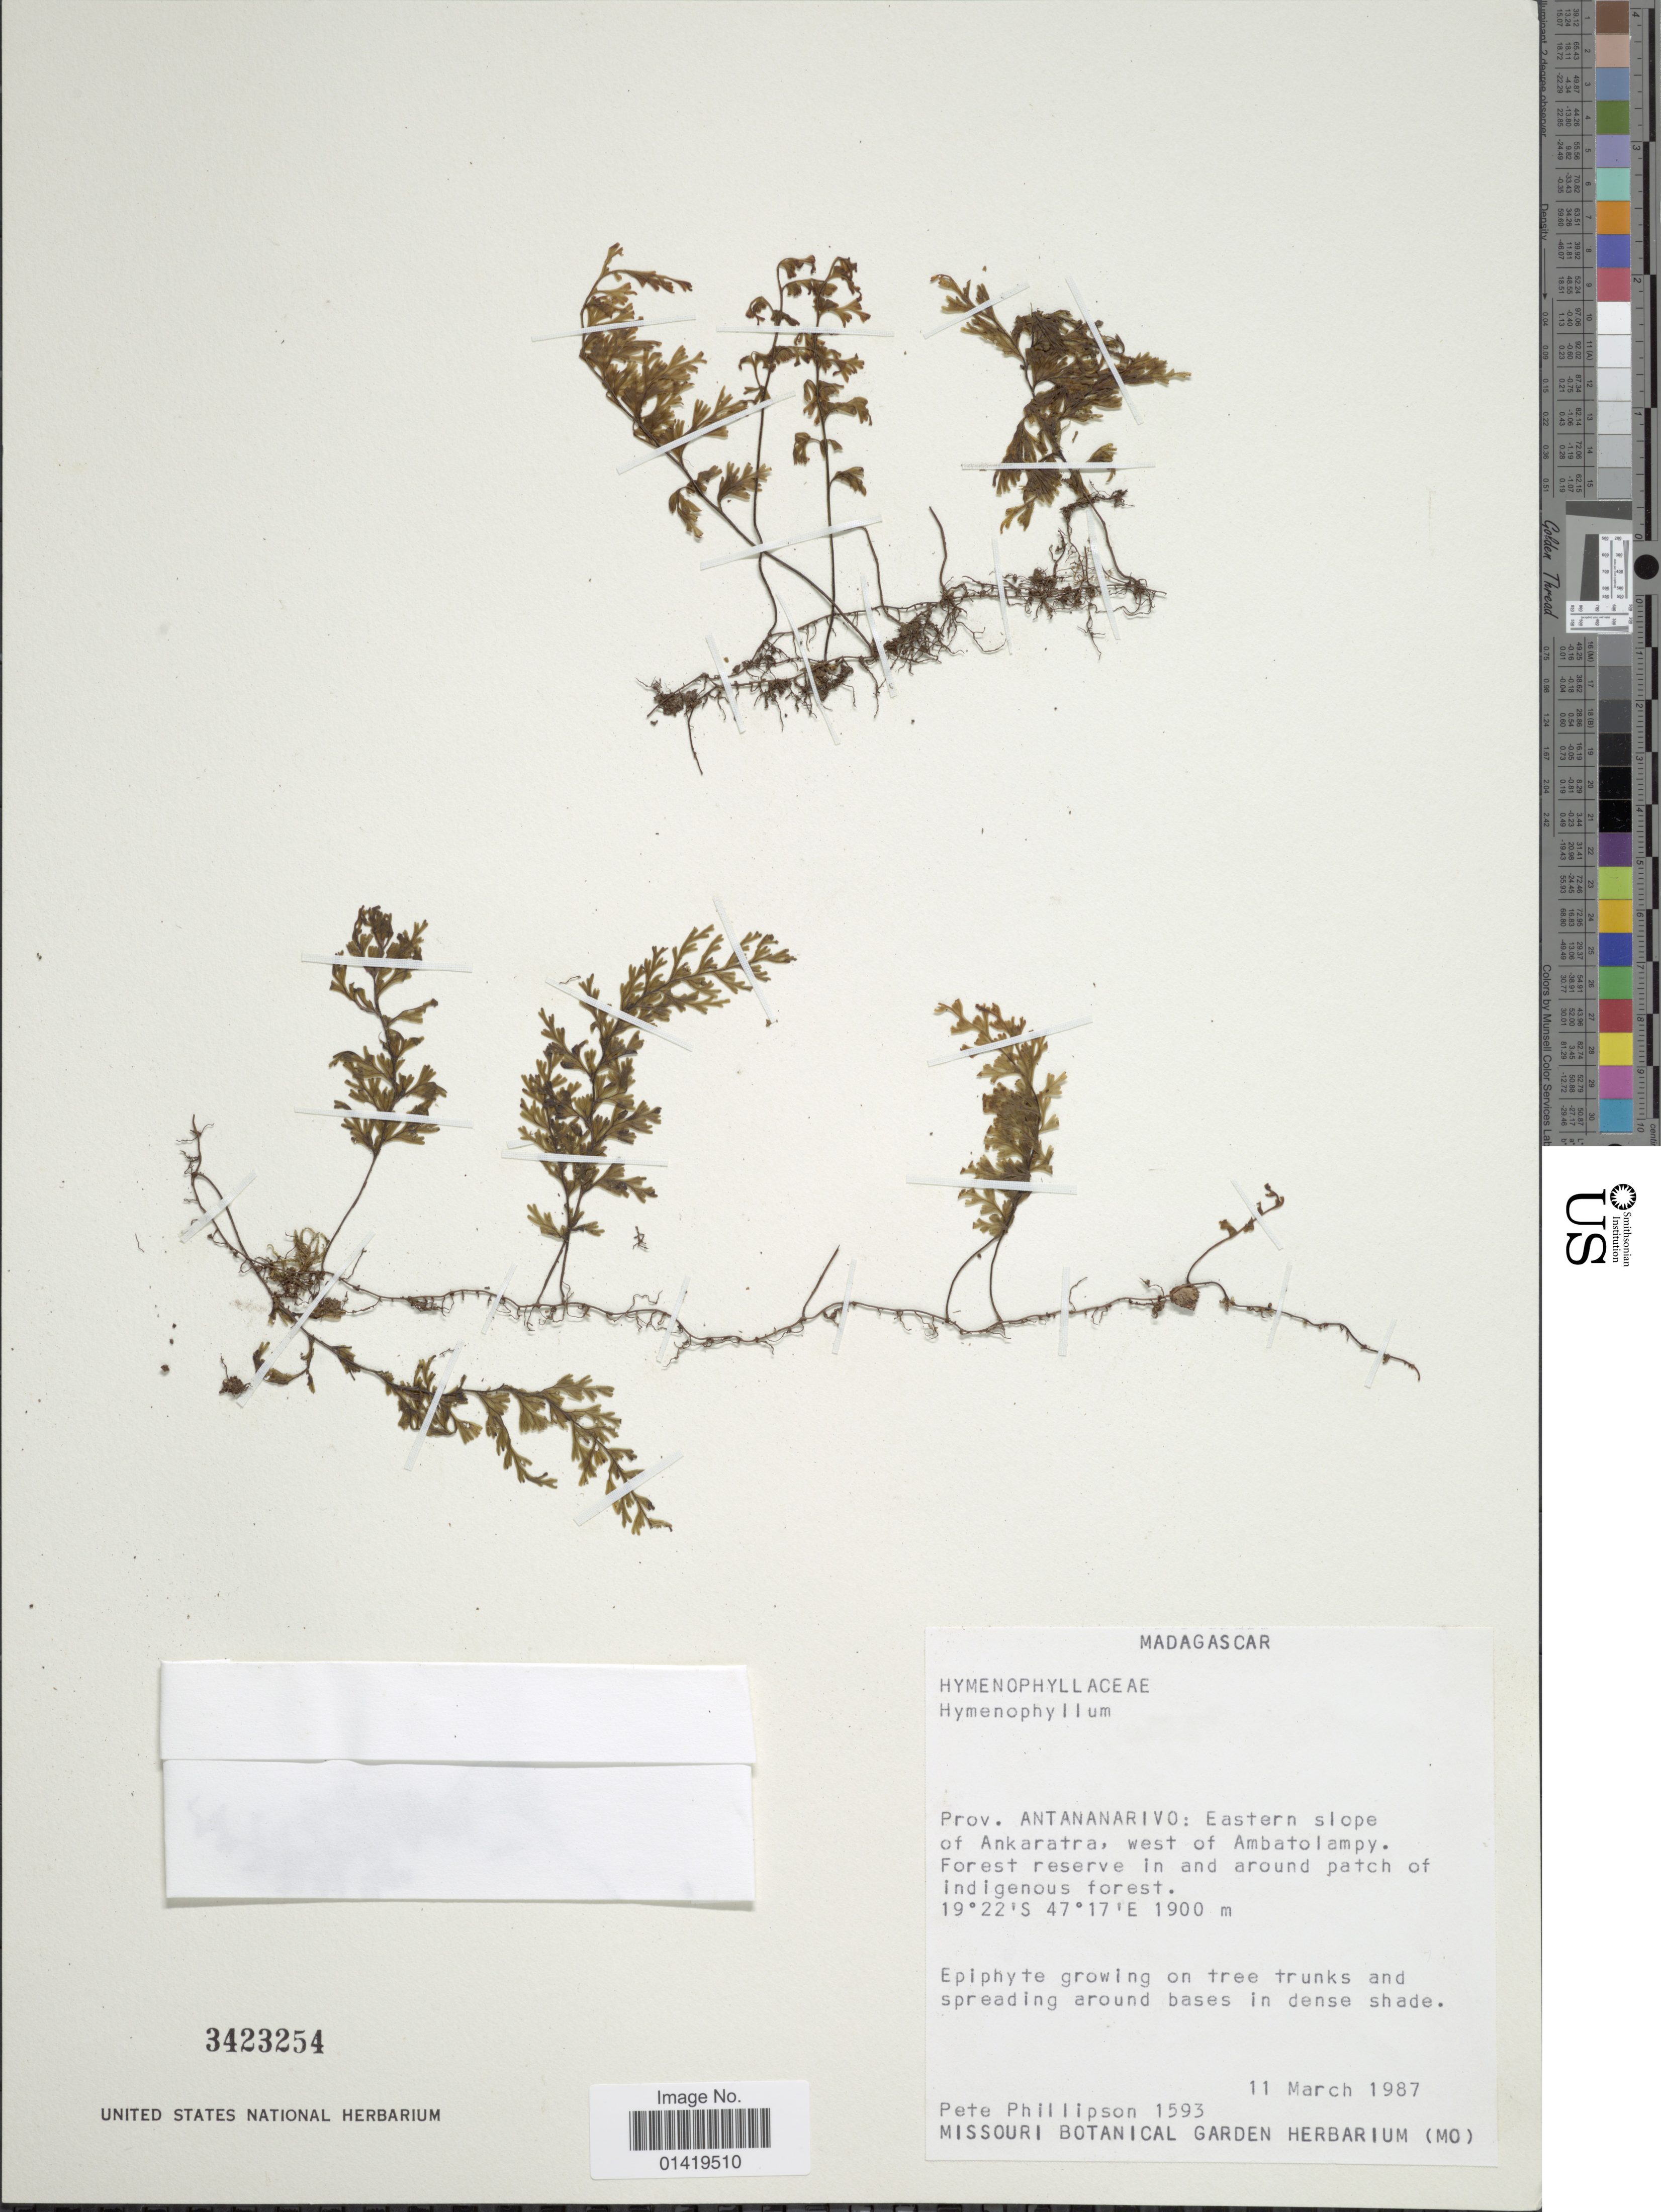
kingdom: Plantae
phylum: Tracheophyta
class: Polypodiopsida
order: Hymenophyllales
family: Hymenophyllaceae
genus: Hymenophyllum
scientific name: Hymenophyllum sp.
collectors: P. B. Phillipson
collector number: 1593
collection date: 1987-03-11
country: Madagascar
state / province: Itasy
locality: Prov. Antananarivo eastern slope of Ankaratra west of Ambatolampy forest reserve in and around patch of indigenous forest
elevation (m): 1900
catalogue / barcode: US 3423254